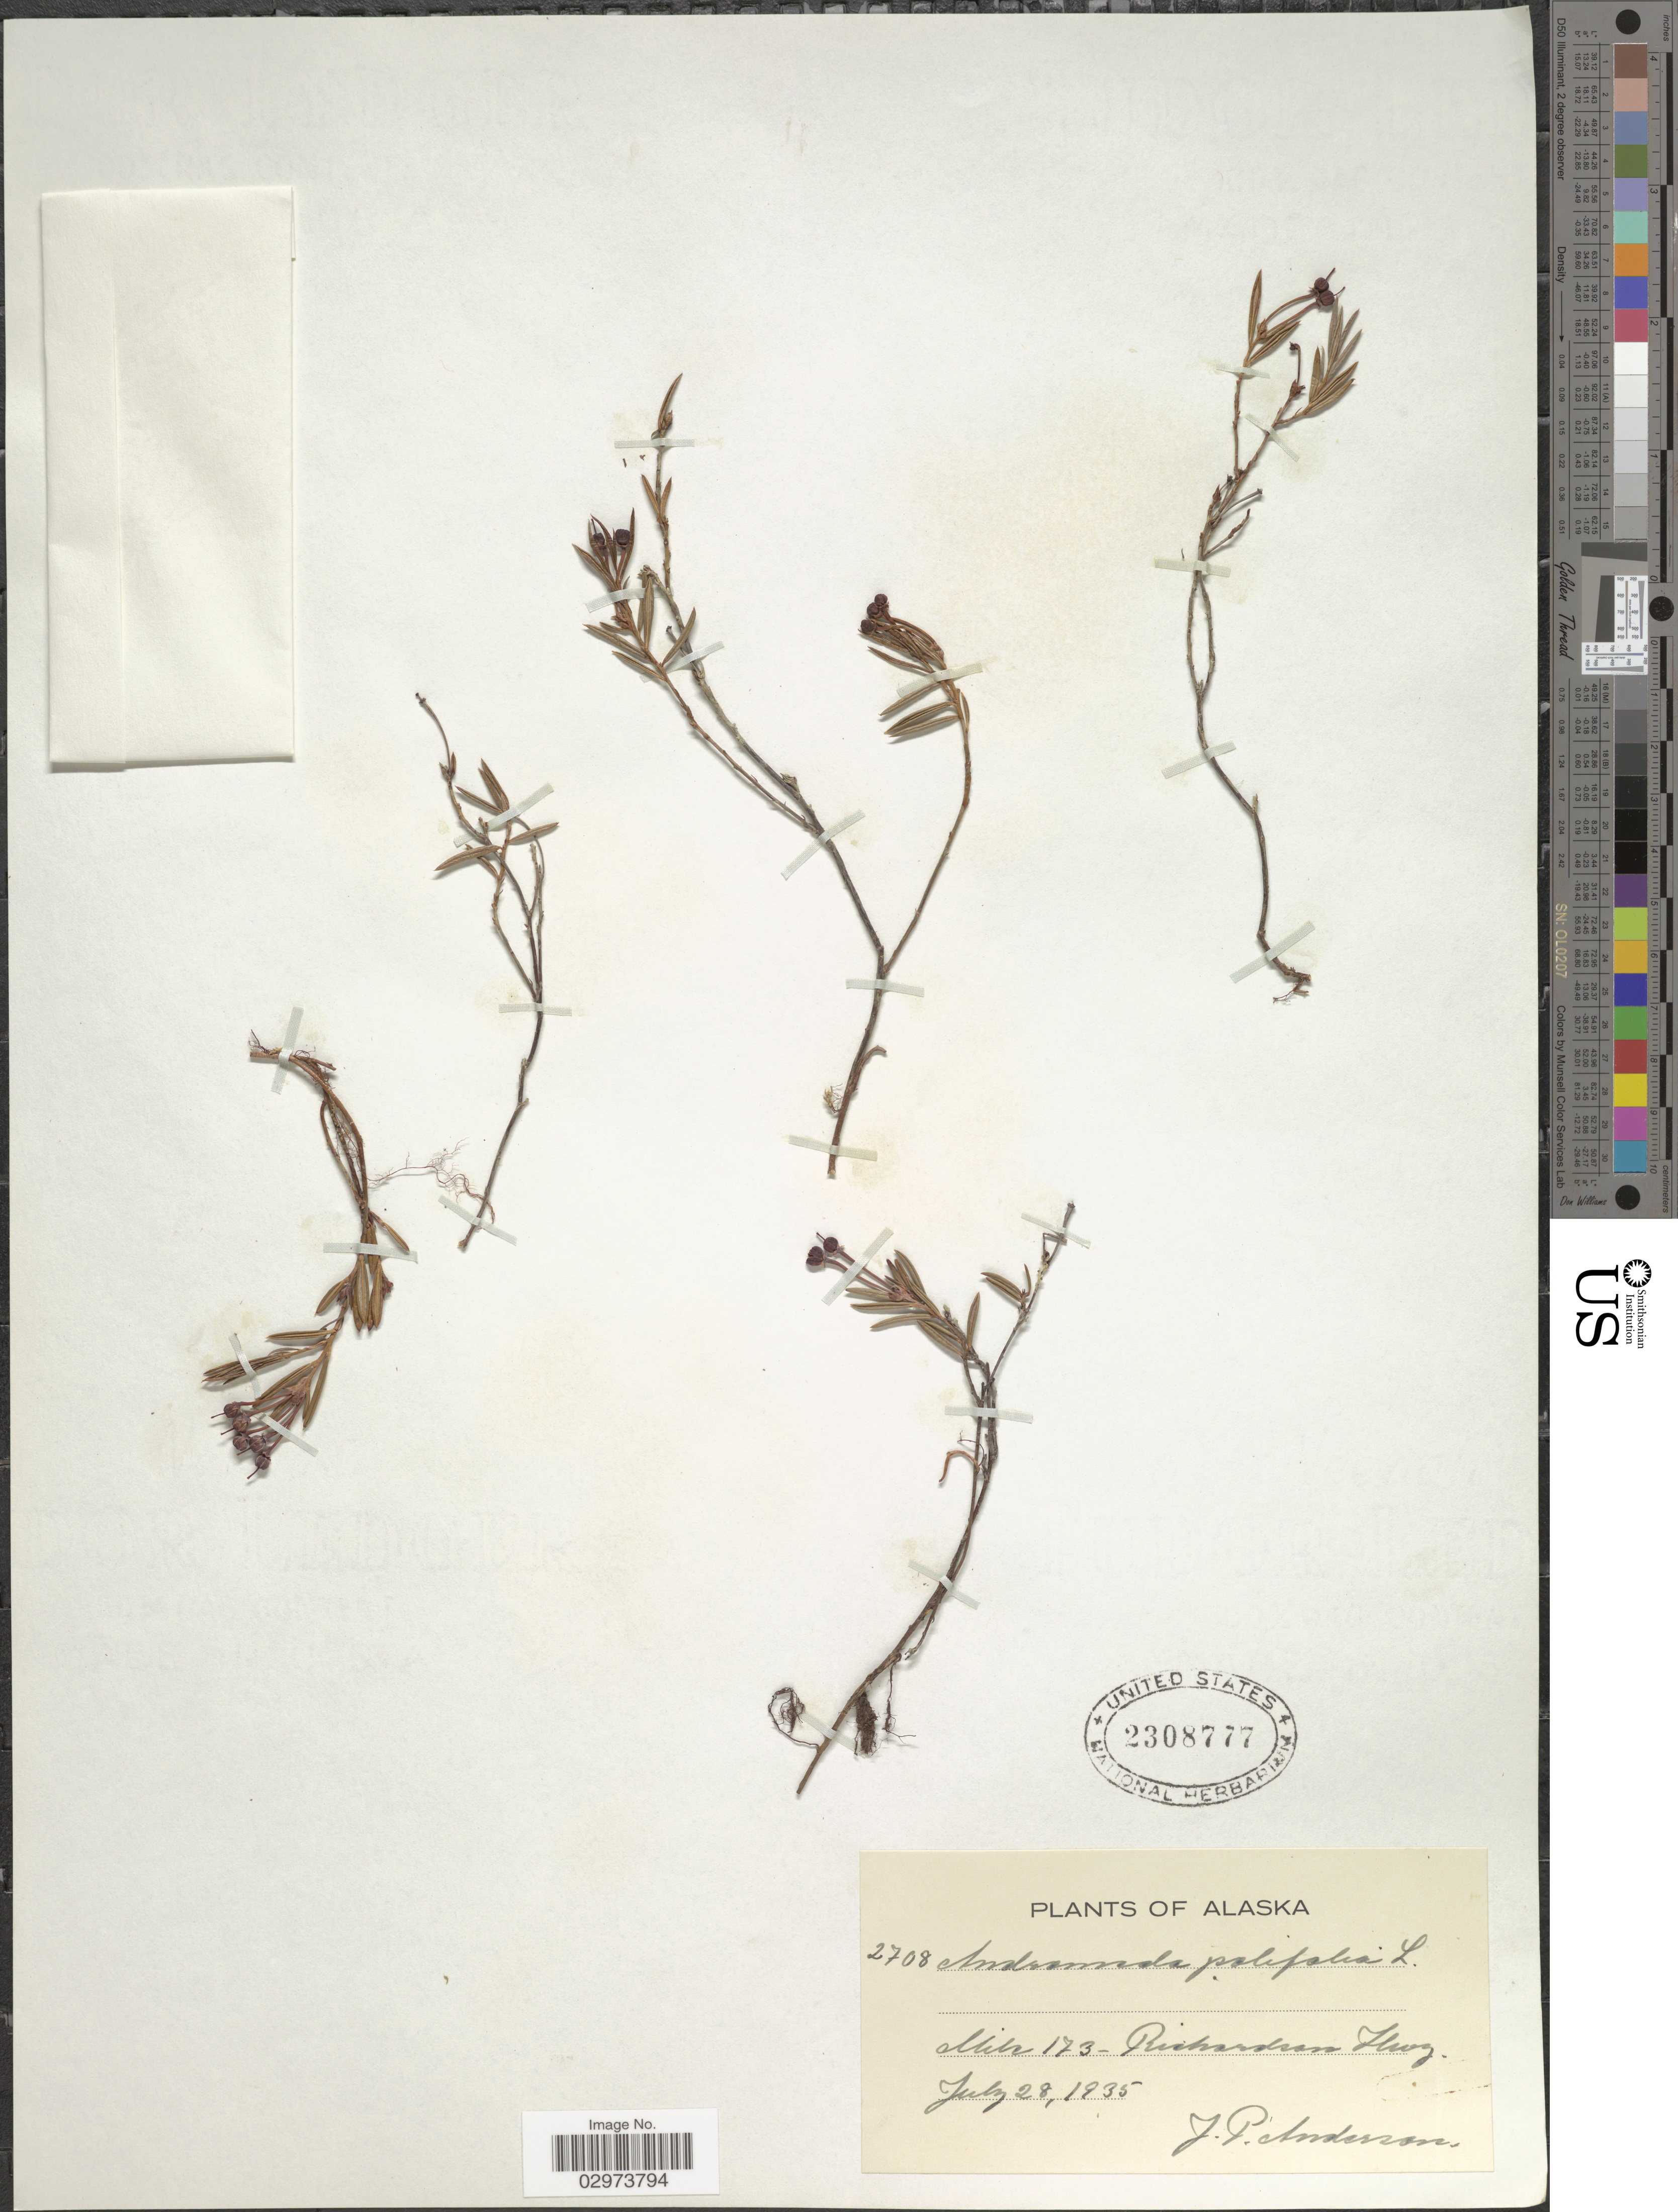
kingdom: Plantae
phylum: Tracheophyta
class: Magnoliopsida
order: Ericales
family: Ericaceae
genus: Andromeda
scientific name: Andromeda polifolia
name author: L.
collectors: J. P. Anderson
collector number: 2708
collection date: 1935-07-28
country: United States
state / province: Alaska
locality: Mile 173 - Richardson Hwy.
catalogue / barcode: US 2308777